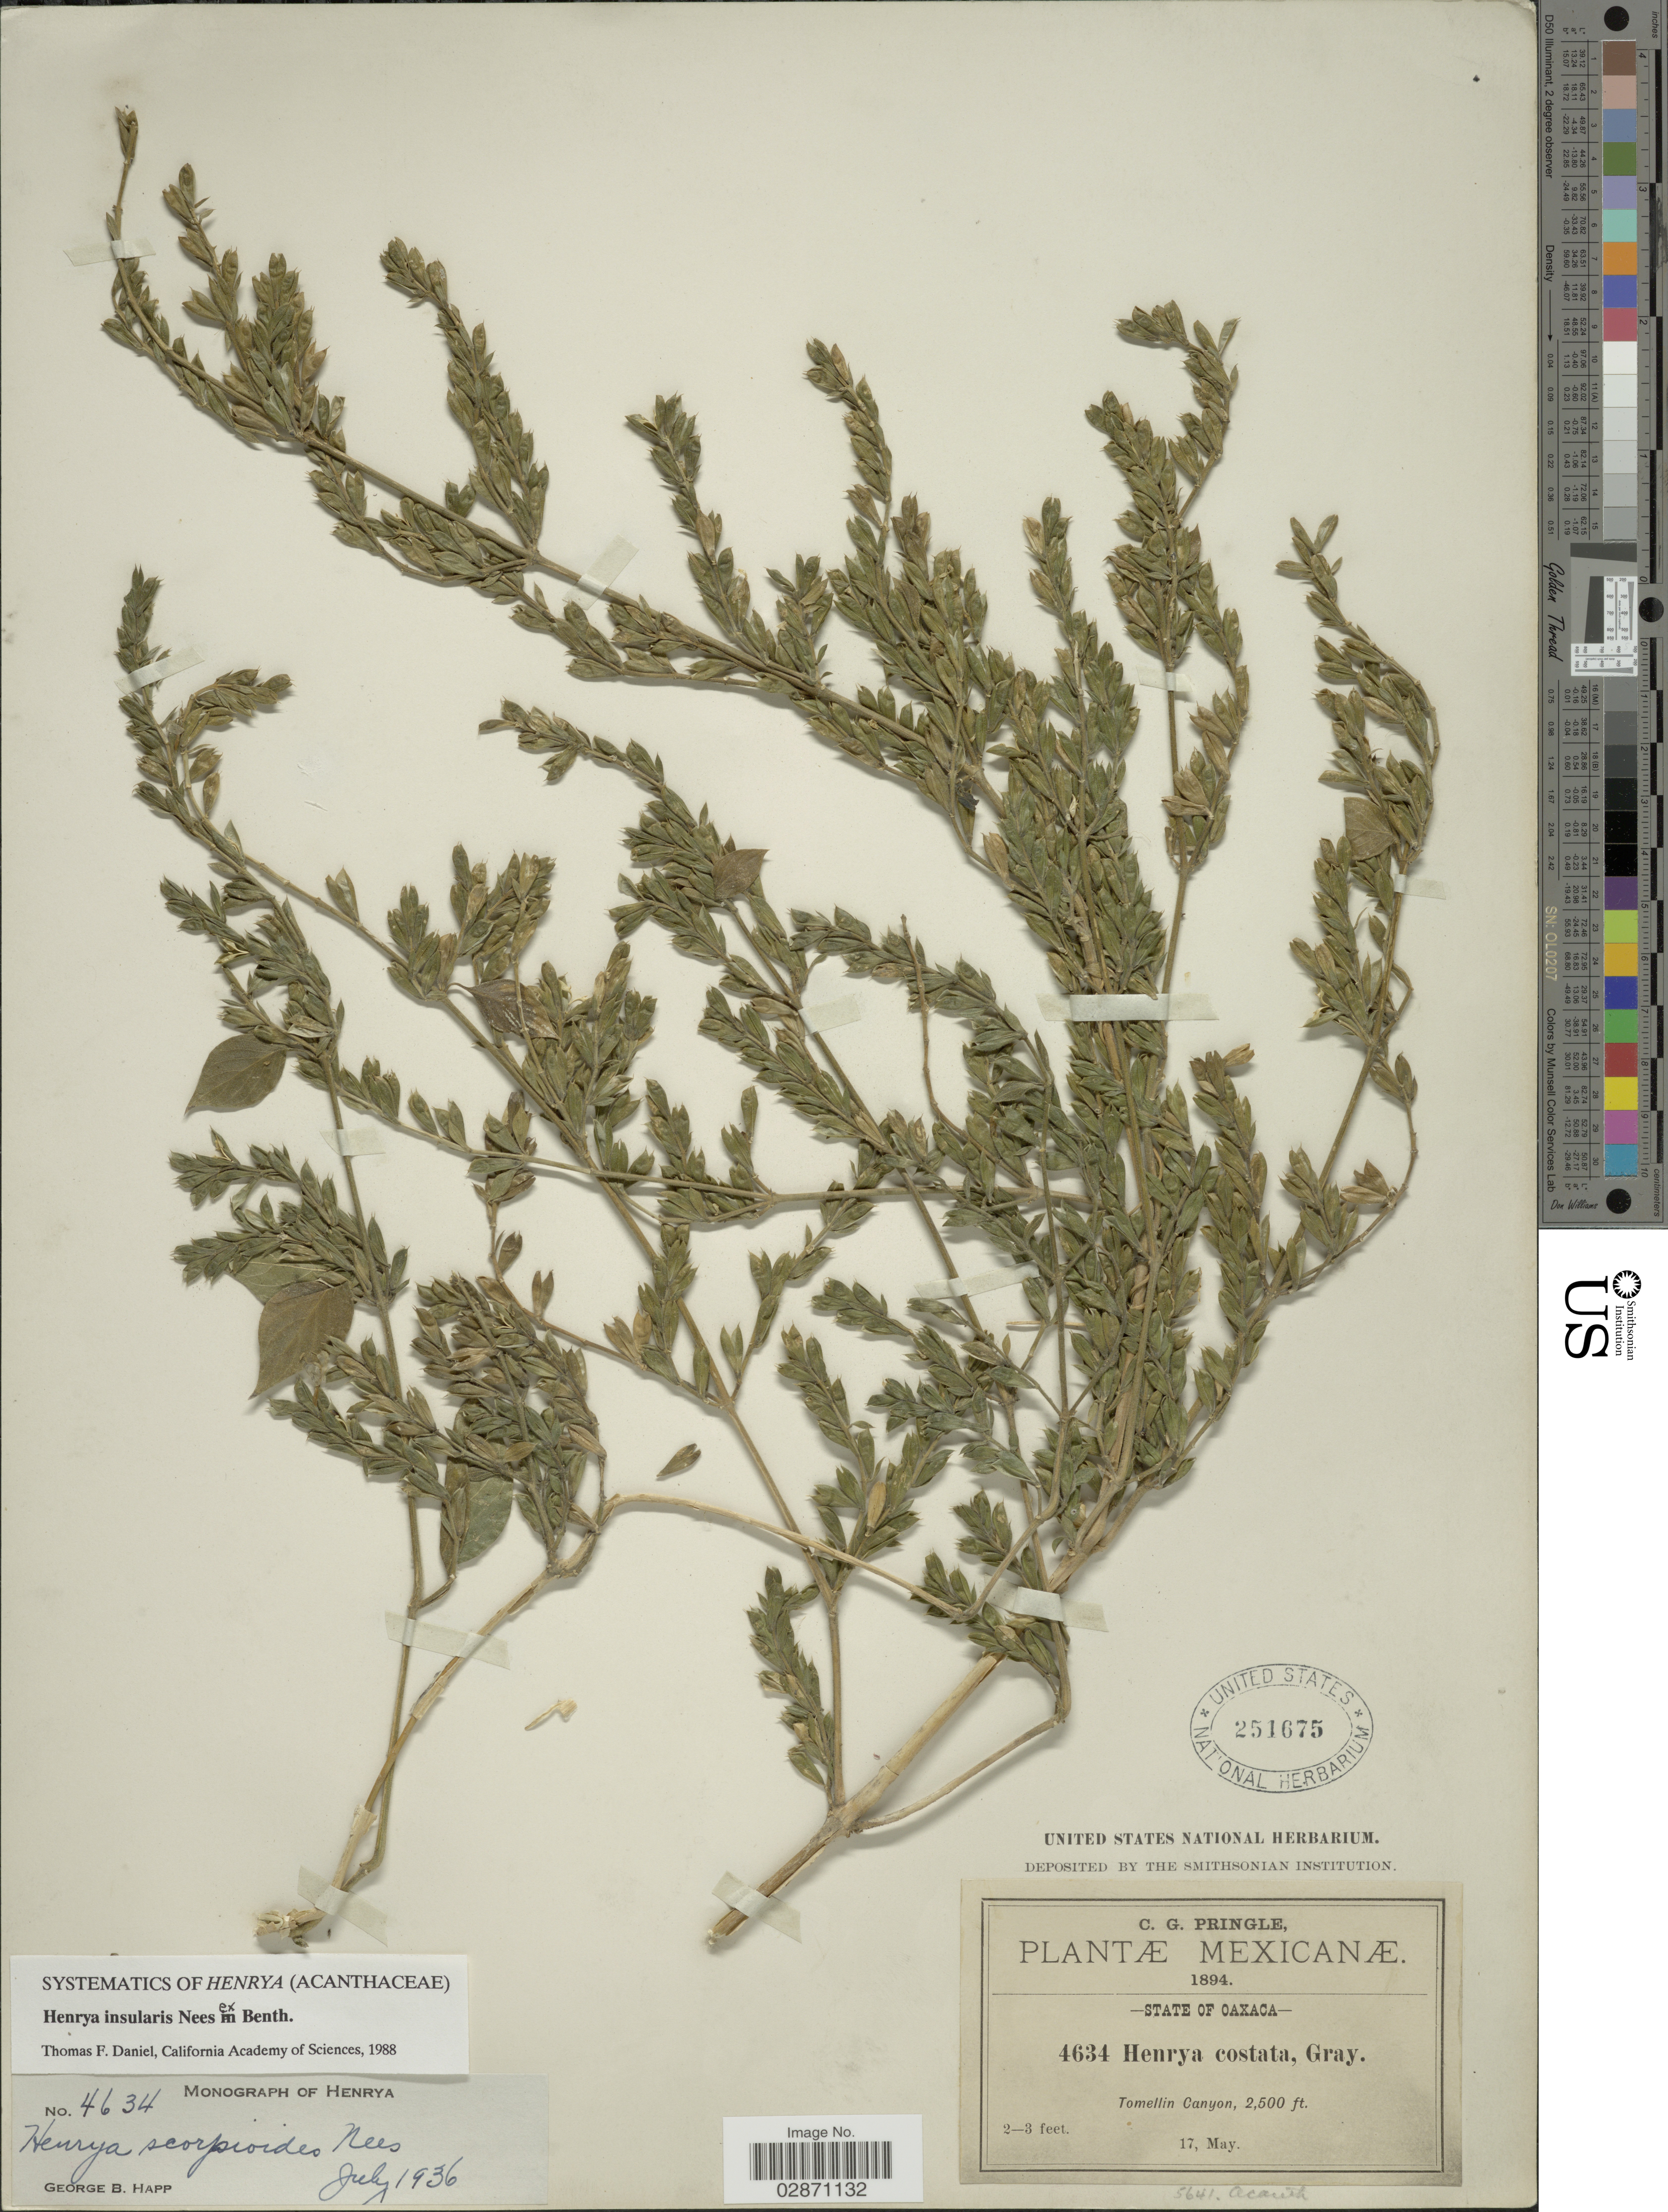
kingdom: Plantae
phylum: Tracheophyta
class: Magnoliopsida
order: Lamiales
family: Acanthaceae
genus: Henrya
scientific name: Henrya insularis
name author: Nees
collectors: C. G. Pringle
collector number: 4634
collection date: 1894-05-17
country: Mexico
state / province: Oaxaca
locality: Tomellin Canyon.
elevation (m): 762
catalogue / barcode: US 251675